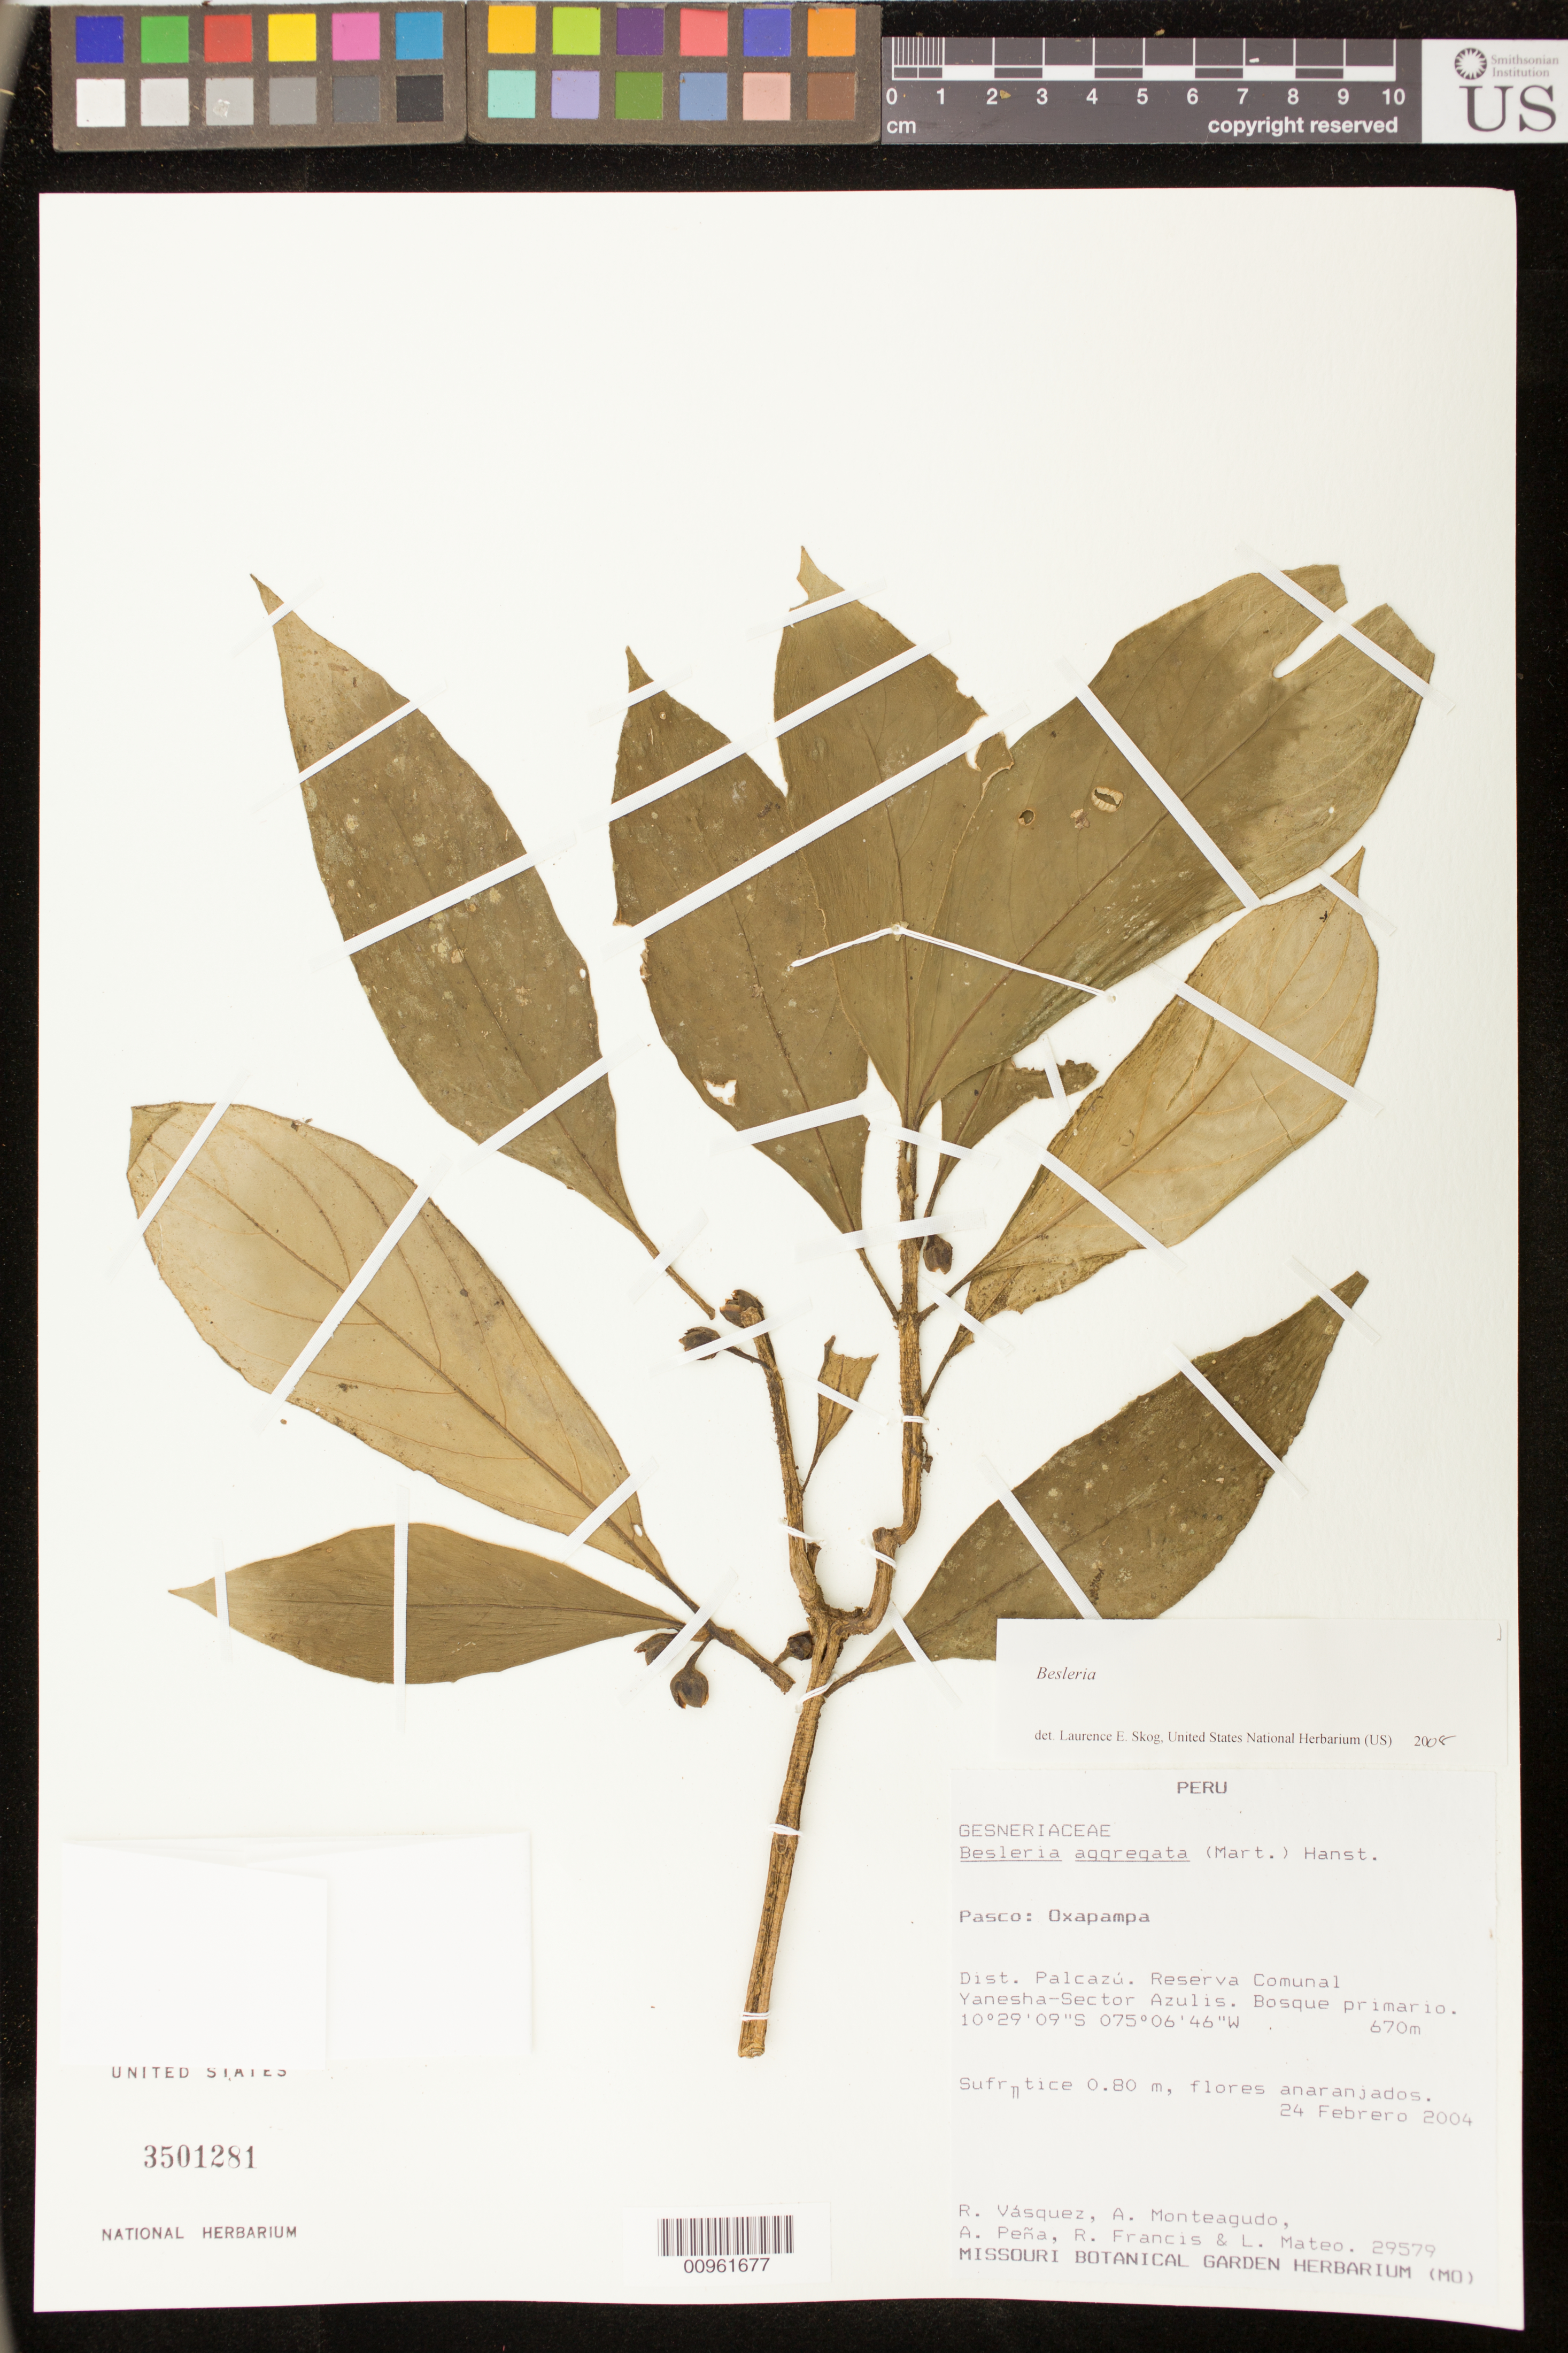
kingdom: Plantae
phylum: Tracheophyta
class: Magnoliopsida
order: Lamiales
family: Gesneriaceae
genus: Besleria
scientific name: Besleria sp.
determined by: Skog, Laurence E.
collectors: R. Vásquez & et al.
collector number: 29579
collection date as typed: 24 Feb 2004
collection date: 2004-02-24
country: Peru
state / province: Pasco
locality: Pasco: Oxapampa. Distrito Palcazú, Reserva Comunal Yanesha-Sector Azulis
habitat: Bosque primario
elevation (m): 670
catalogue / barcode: US 3501281